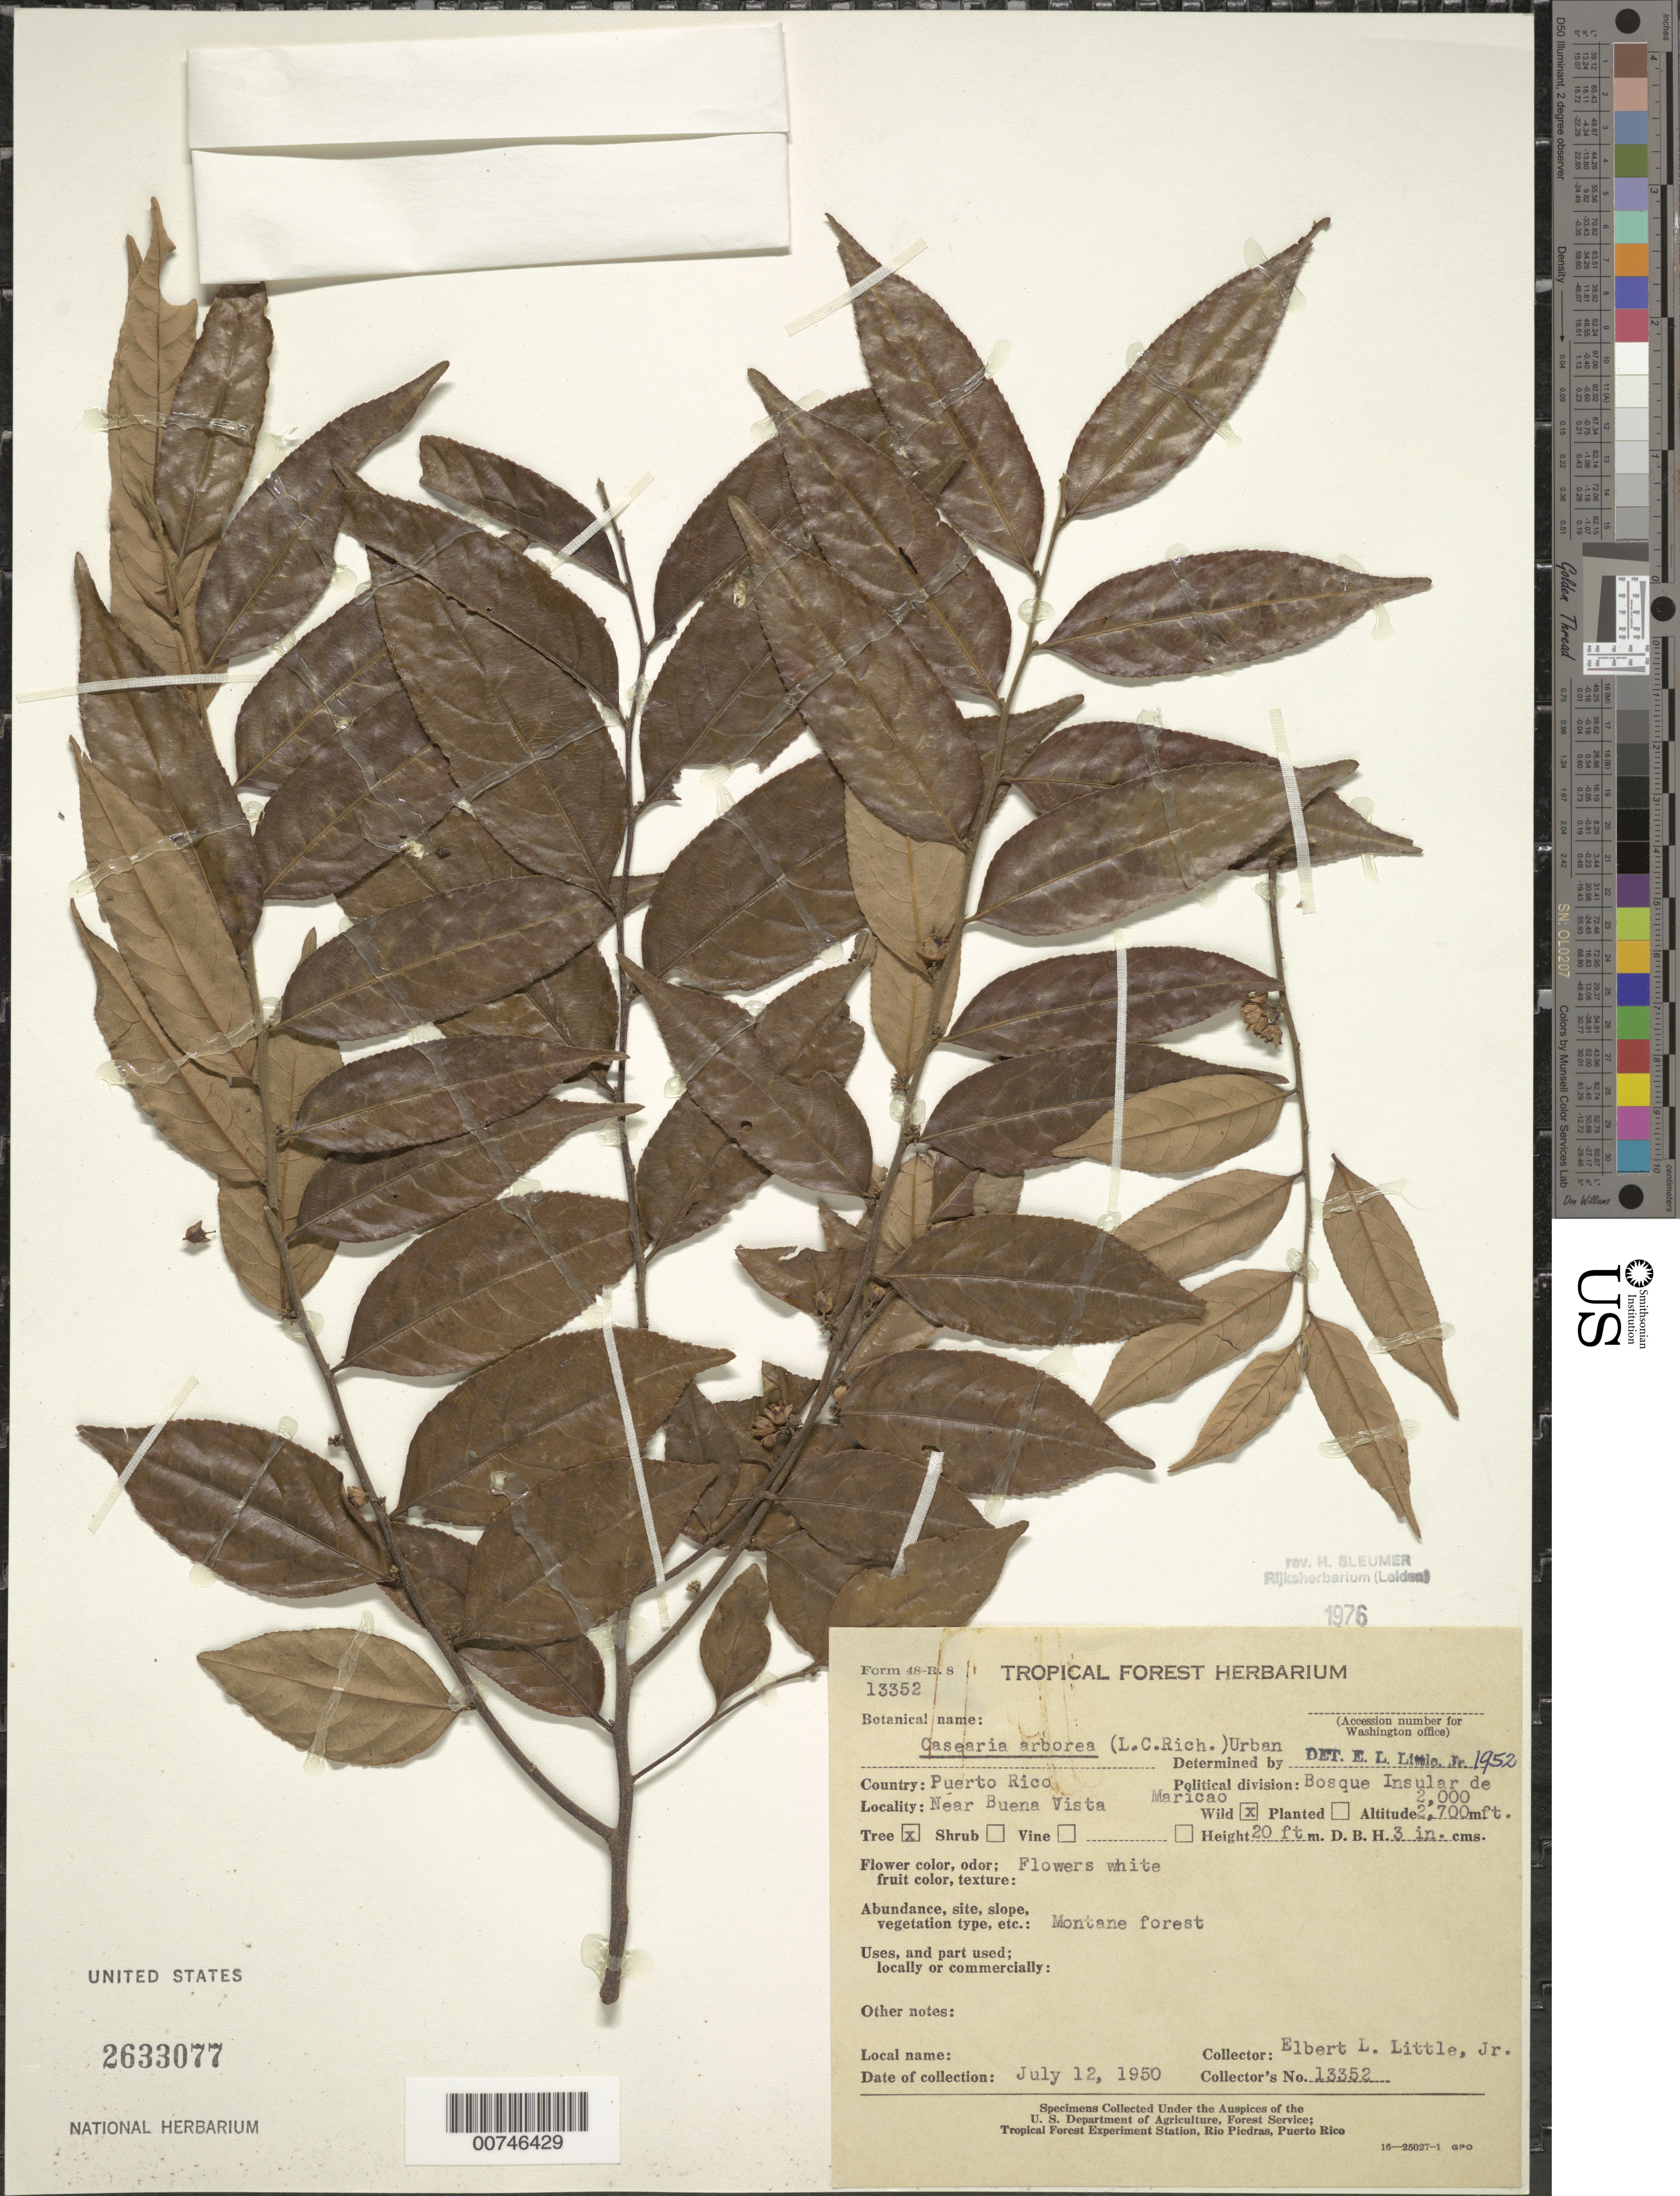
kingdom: Plantae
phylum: Tracheophyta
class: Magnoliopsida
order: Malpighiales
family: Salicaceae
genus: Casearia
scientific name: Casearia arborea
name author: (Rich.) Urb.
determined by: Little, Elbert L., Jr., (FSSR), United States Department of Agriculture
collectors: E. L. Little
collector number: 13352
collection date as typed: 12 Jul 1950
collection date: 1950-07-12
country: Puerto Rico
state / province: Maricao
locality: Bosque Insular de Maricao. Near Buena Vista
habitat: Montane forest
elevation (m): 610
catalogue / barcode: US 2633077